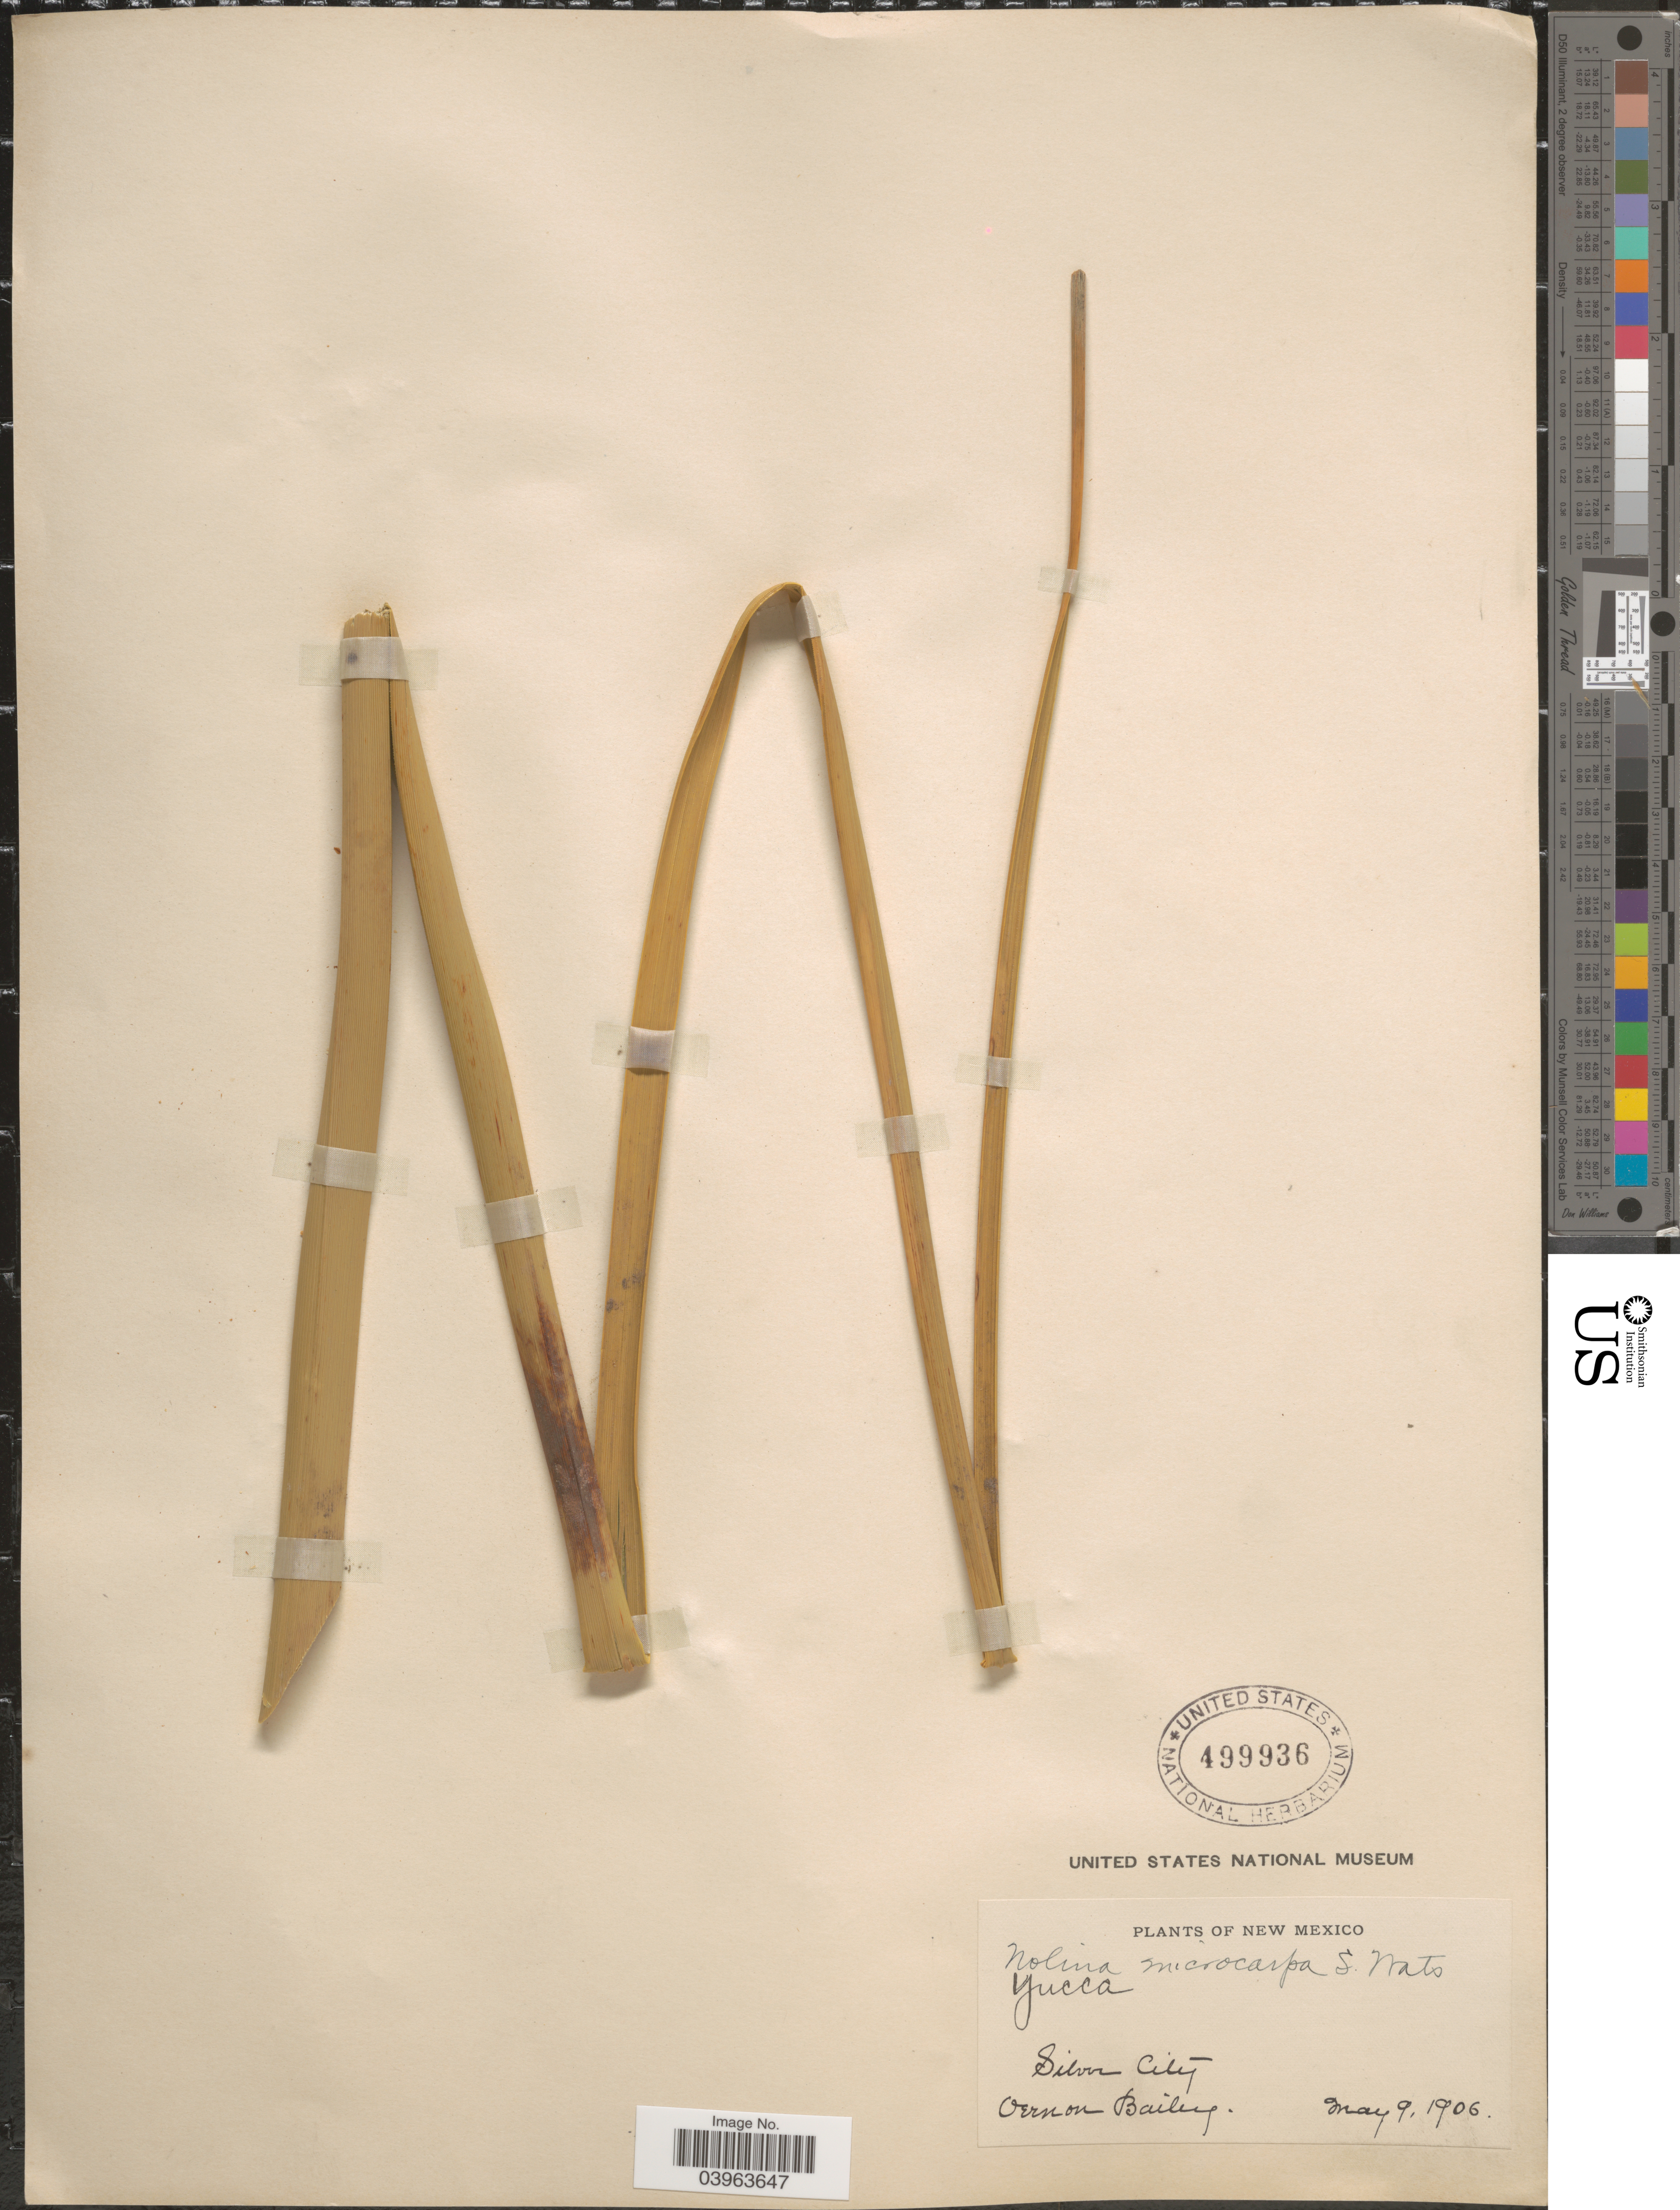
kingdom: Plantae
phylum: Tracheophyta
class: Liliopsida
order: Asparagales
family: Asparagaceae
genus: Nolina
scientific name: Nolina microcarpa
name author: S. Watson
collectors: V. O. Bailey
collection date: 1906-05-09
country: United States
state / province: New Mexico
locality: Silver City.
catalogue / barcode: US 499936